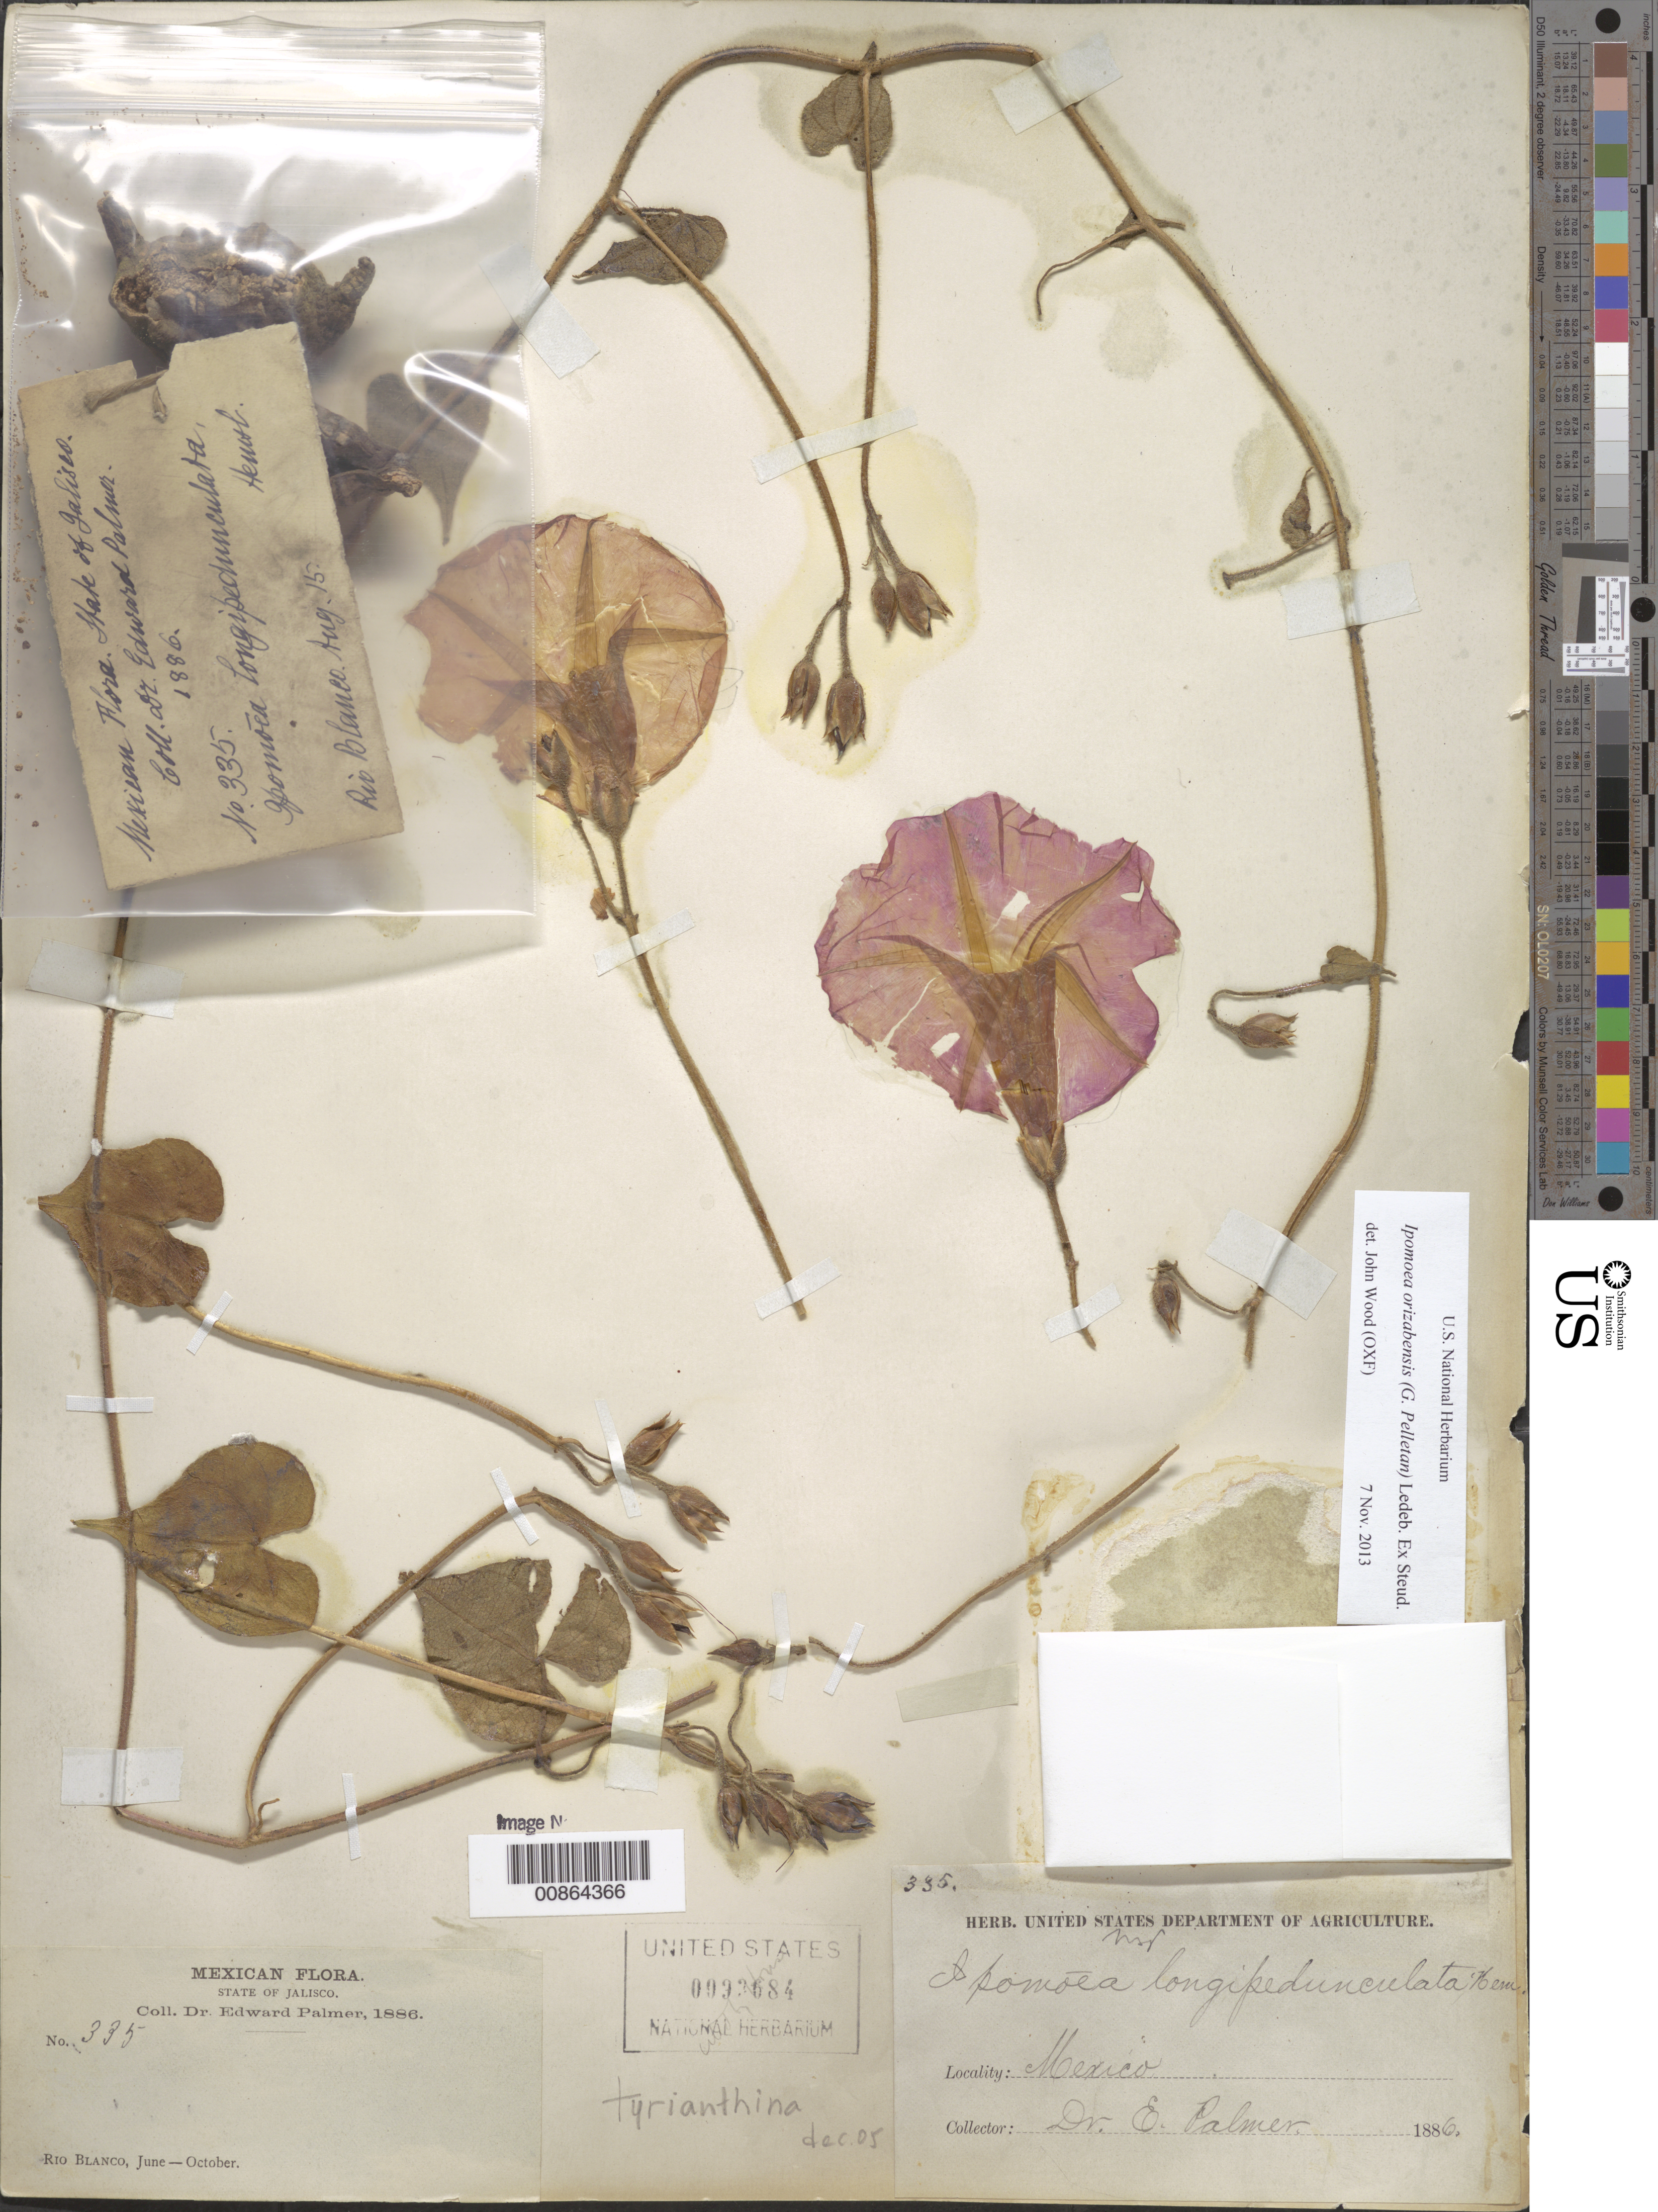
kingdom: Plantae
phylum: Tracheophyta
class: Magnoliopsida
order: Solanales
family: Convolvulaceae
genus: Ipomoea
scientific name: Ipomoea orizabensis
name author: (G. Pelletan) Ledeb. ex Steud.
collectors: E. Palmer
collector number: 335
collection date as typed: Jun 1886 to -- Oct 1886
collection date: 1886-06/1886-10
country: Mexico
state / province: Jalisco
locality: Río Blanco, Jalisco.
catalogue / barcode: US 93684